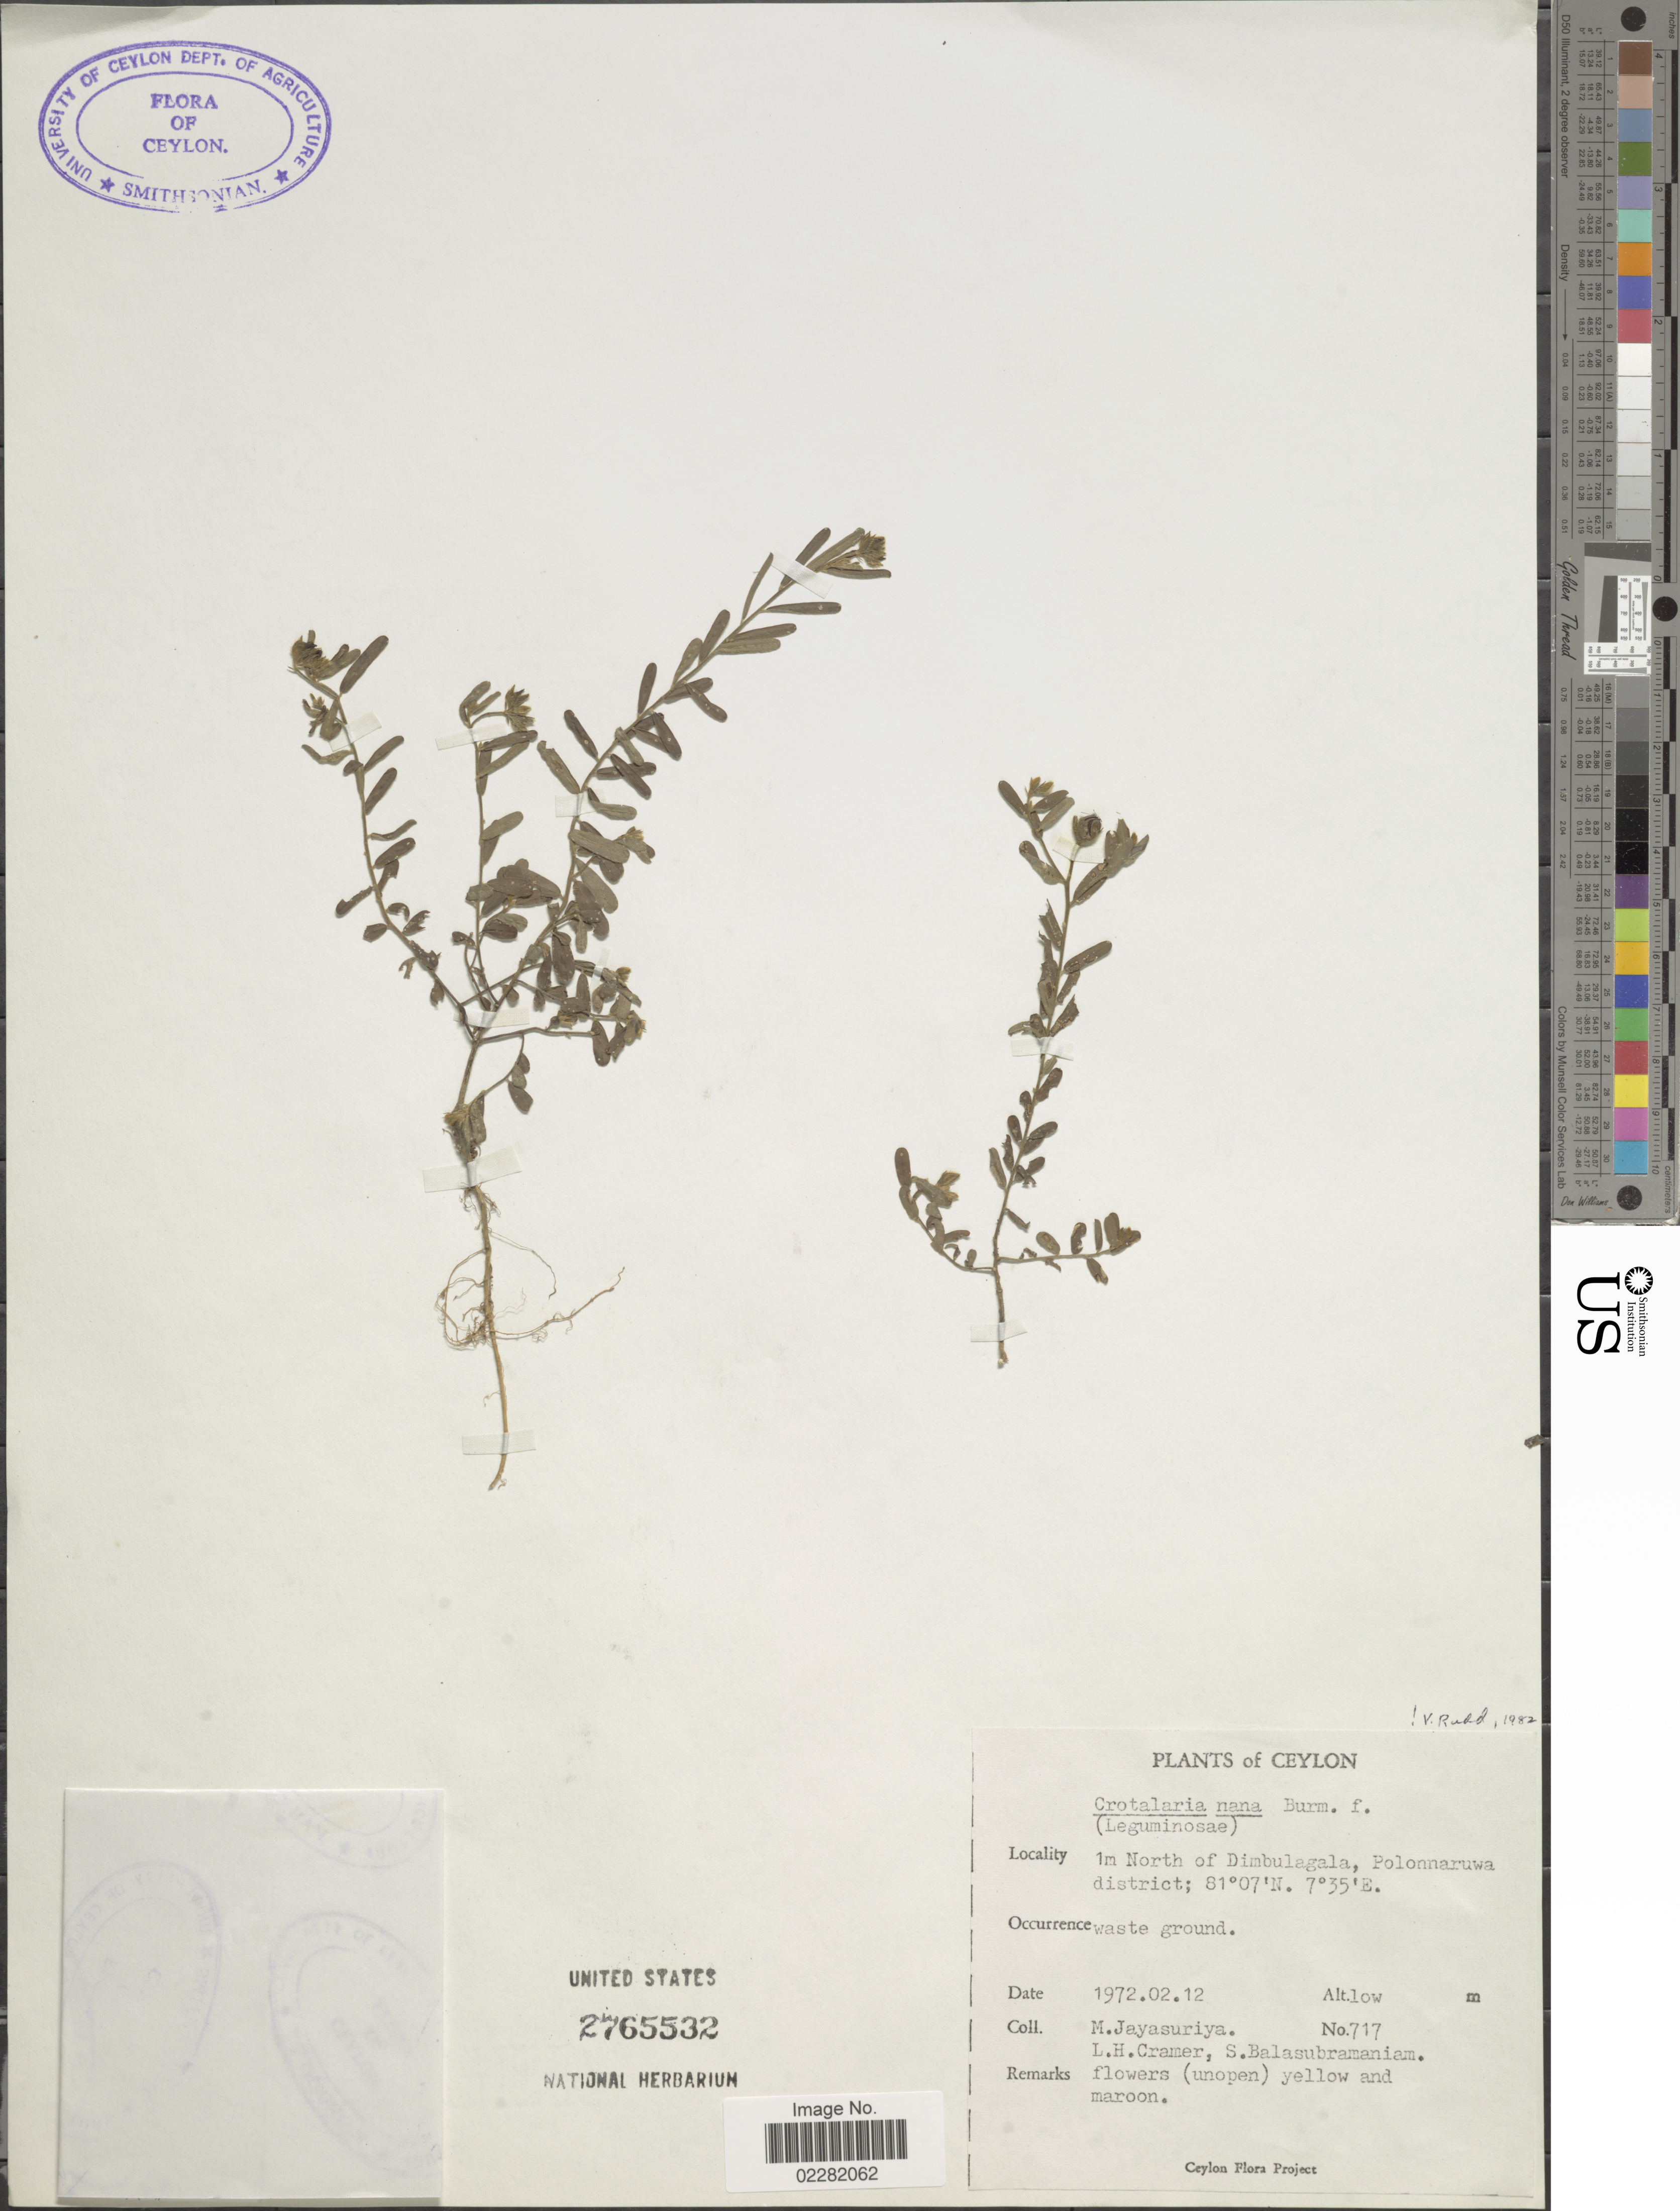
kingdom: Plantae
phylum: Tracheophyta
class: Magnoliopsida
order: Fabales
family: Fabaceae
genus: Crotalaria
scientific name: Crotalaria nana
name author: Burm. f.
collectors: M. Jayasuriya, L. H. Cramer & S. Balasubramaniam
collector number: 717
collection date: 1972-02-12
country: Sri Lanka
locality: Ceylon. 1m north of Dimbulagala, Polonnaruwa district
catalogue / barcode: US 2765532